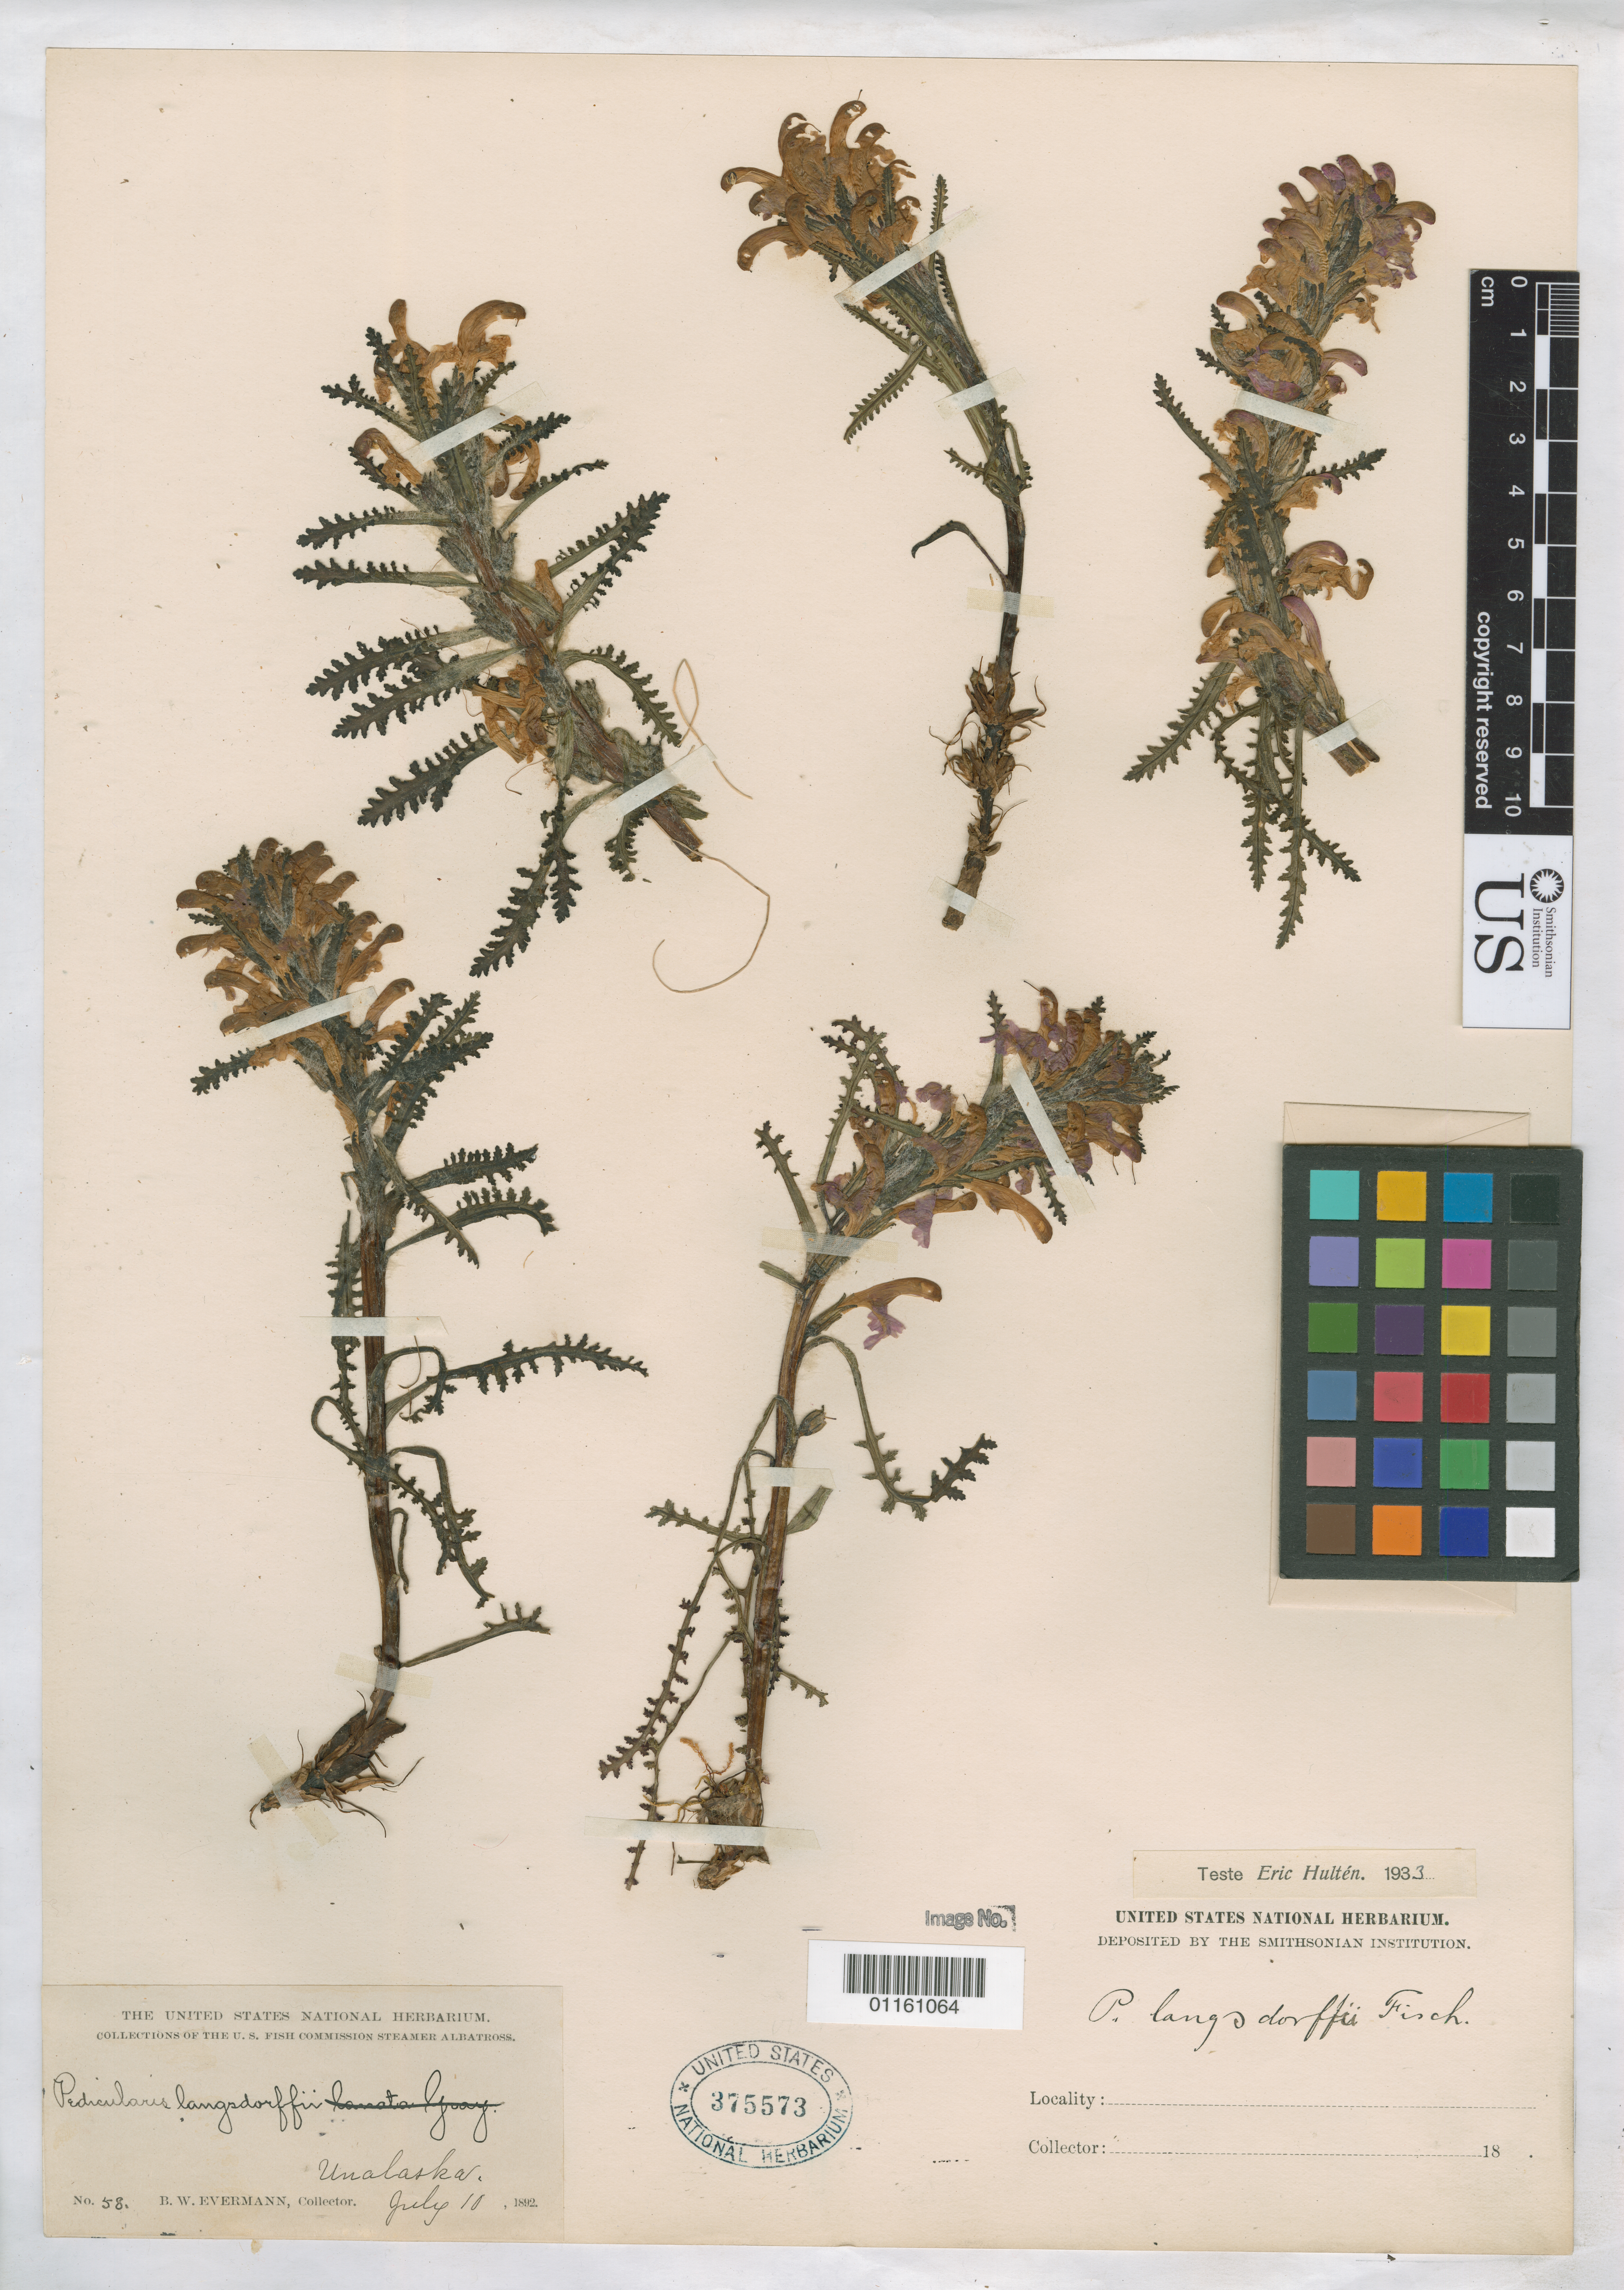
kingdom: Plantae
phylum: Tracheophyta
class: Magnoliopsida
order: Lamiales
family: Orobanchaceae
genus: Pedicularis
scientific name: Pedicularis langsdorffii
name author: Fisch. ex Steven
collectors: B. W. Evermann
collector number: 58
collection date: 1892-07-10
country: United States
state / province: Alaska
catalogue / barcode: US 375573